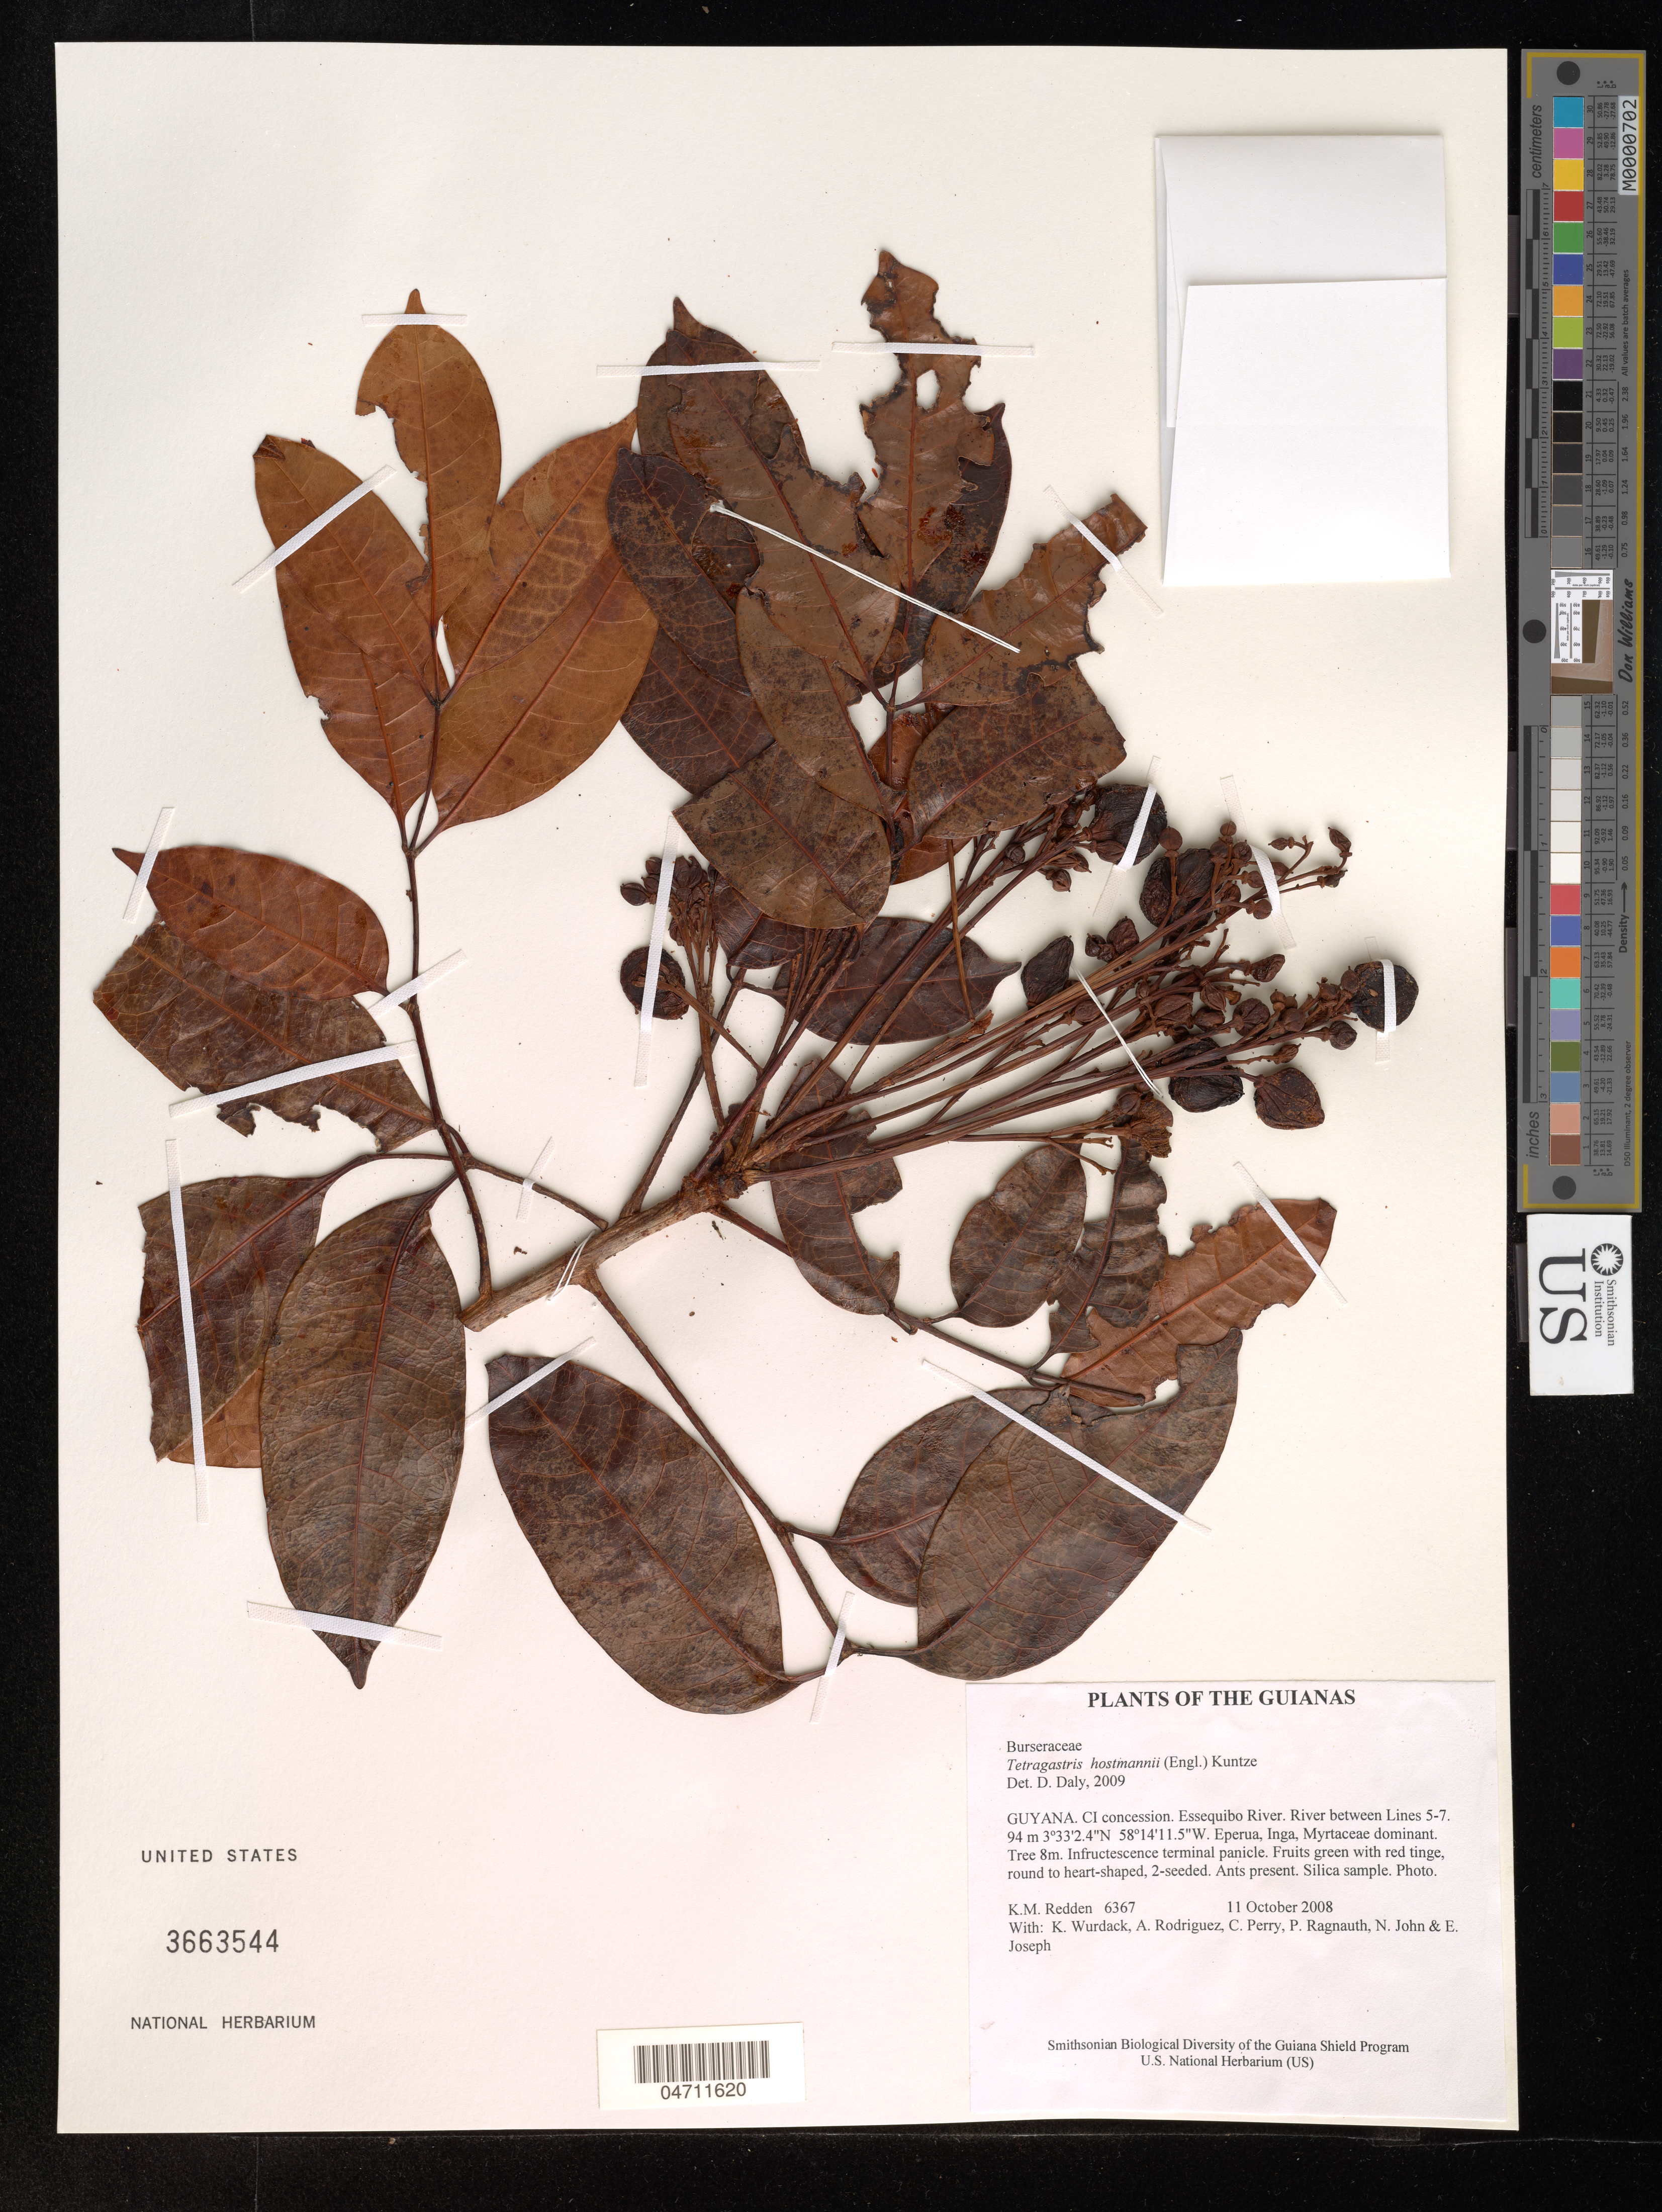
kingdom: Plantae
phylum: Tracheophyta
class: Magnoliopsida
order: Sapindales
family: Burseraceae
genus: Tetragastris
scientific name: Tetragastris hostmannii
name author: (Engl.) Kuntze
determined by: Daly, D. C.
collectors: K. M. Redden, K. Wurdack, A. Rodriguez, C. Perry, P. Ragnauth, N. John & E. Joseph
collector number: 6367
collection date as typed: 11 October 2008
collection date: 2008-10-11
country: Guyana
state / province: U. Takutu-U. Essequibo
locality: CI concession. Essequibo River. River between Lines 5-7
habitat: Eperua, Inga, Myrtaceae dominant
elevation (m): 94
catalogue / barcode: US 3663544